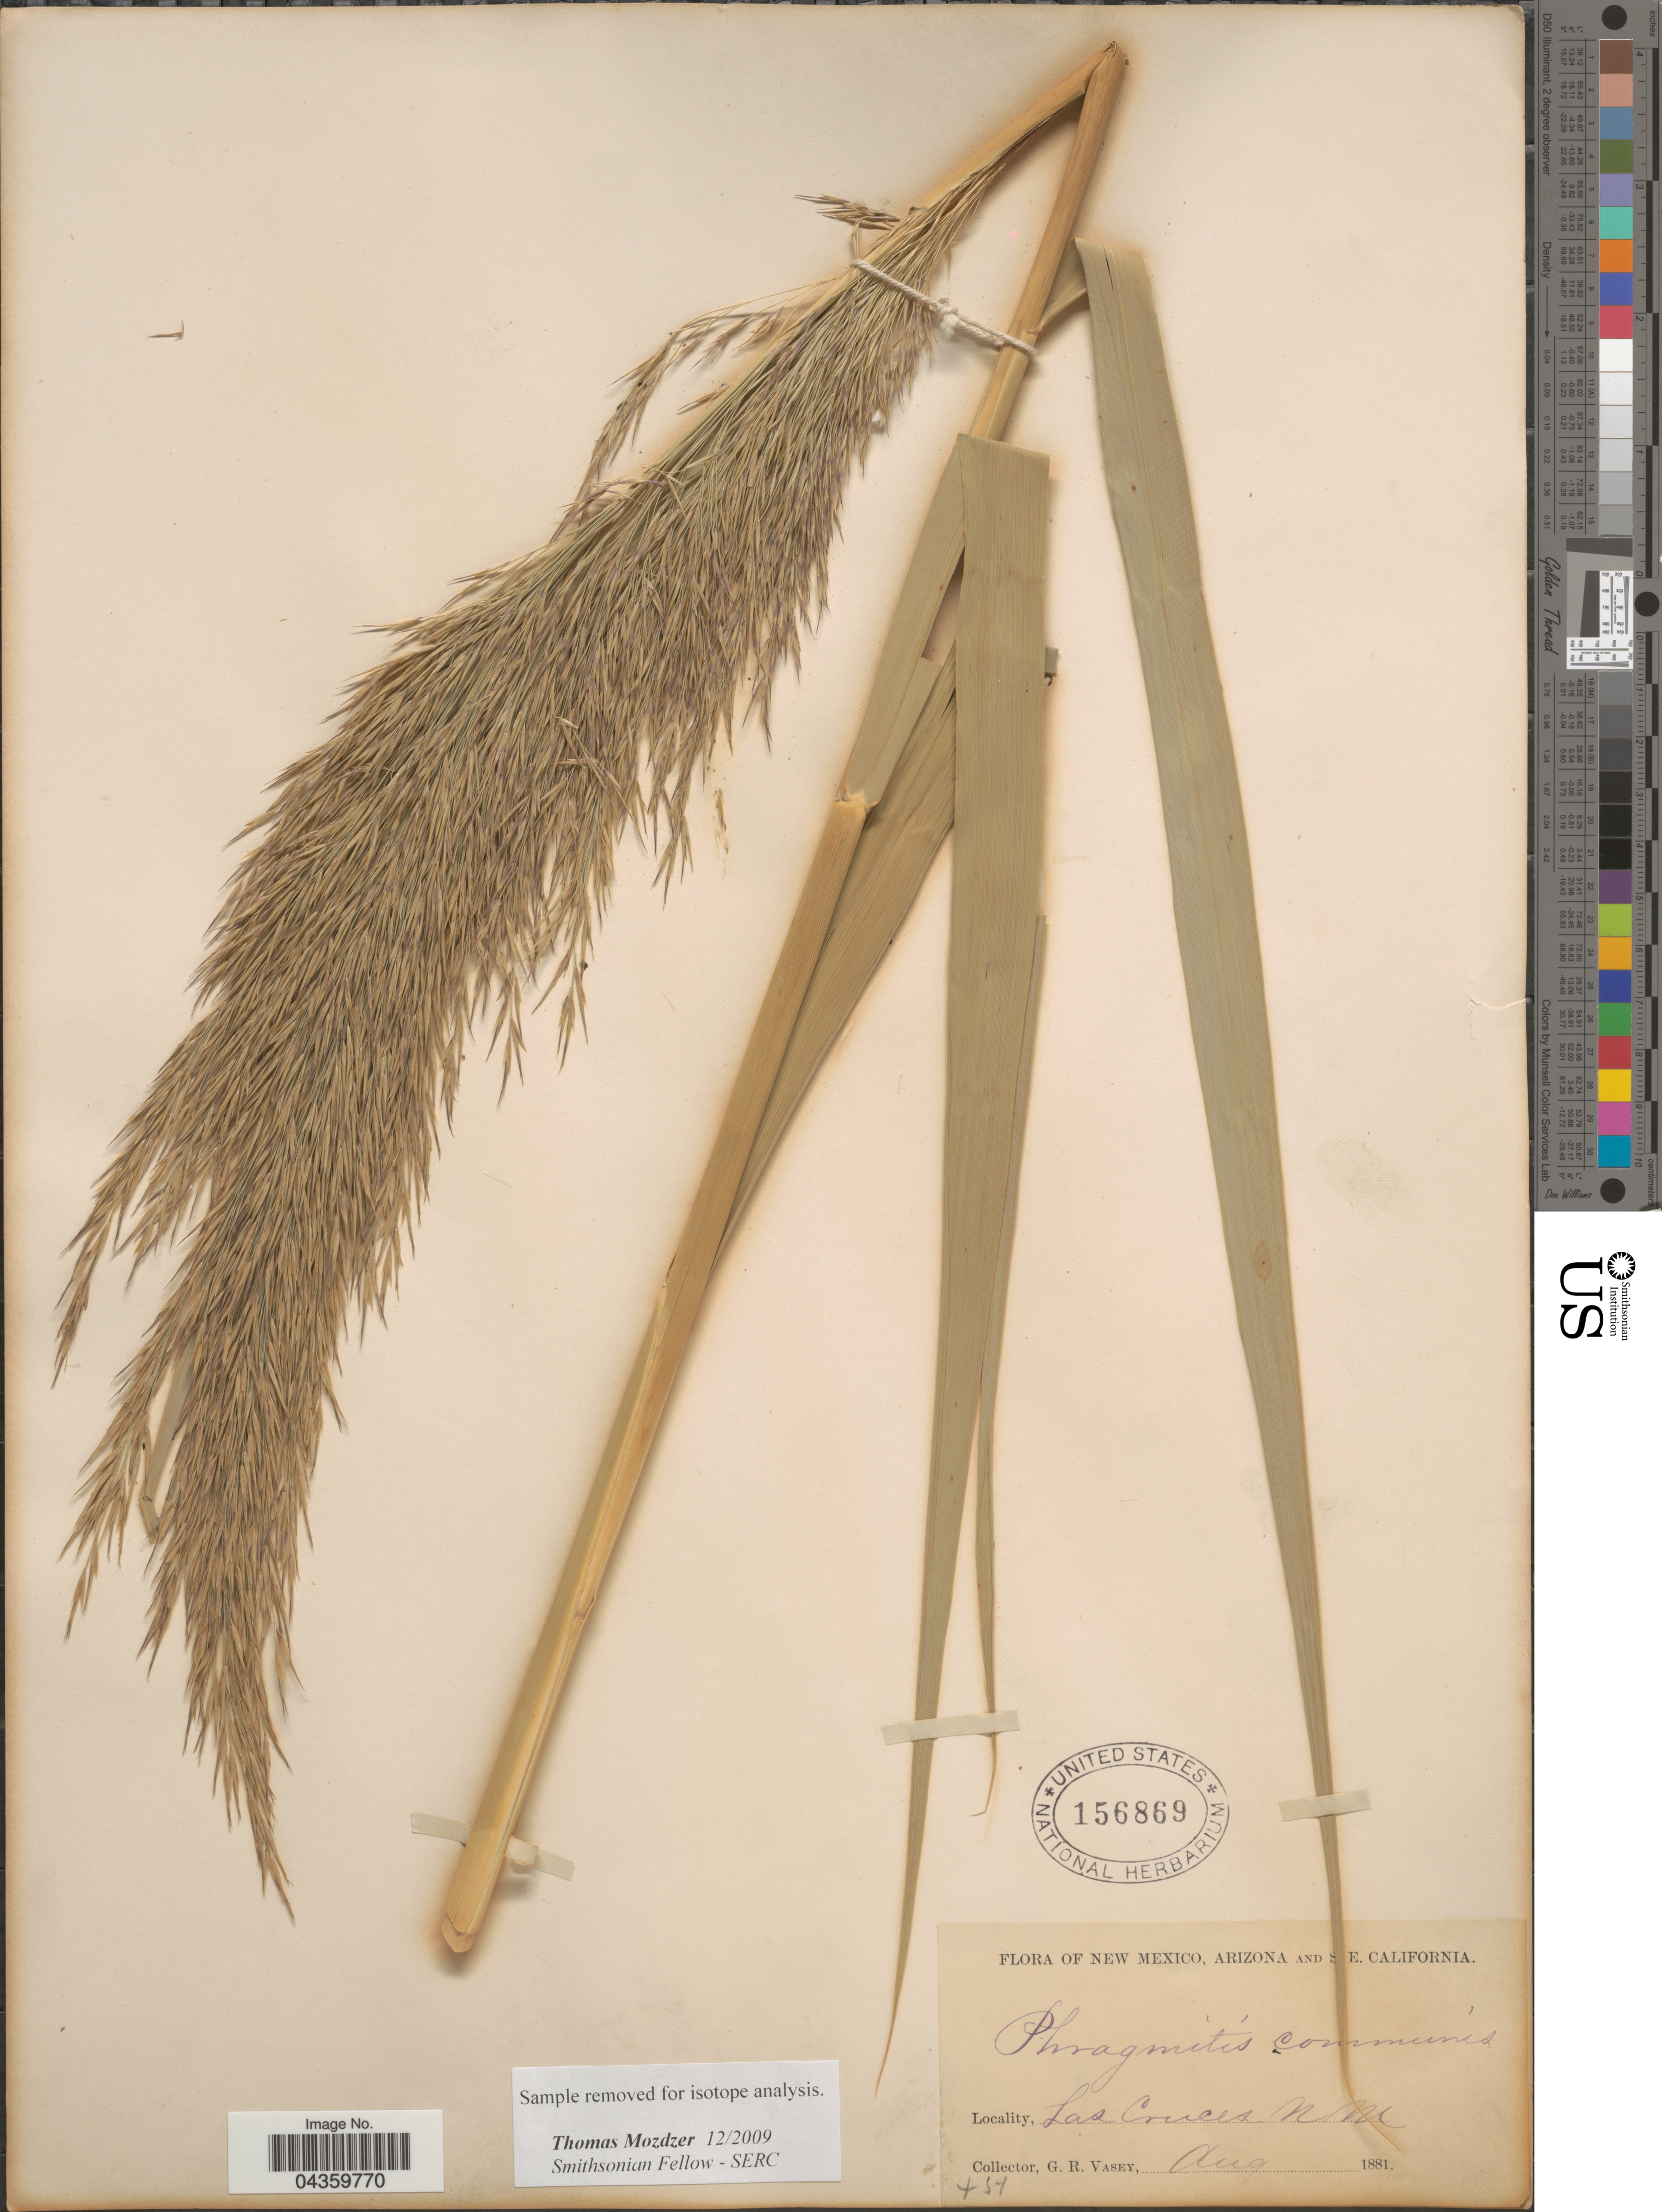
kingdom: Plantae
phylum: Tracheophyta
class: Liliopsida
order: Poales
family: Poaceae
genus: Phragmites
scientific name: Phragmites australis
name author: (Cav.) Trin. ex Steud.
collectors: G. R. Vasey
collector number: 451*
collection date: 1881-08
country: United States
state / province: New Mexico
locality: Las Cruces.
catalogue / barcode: US 156869